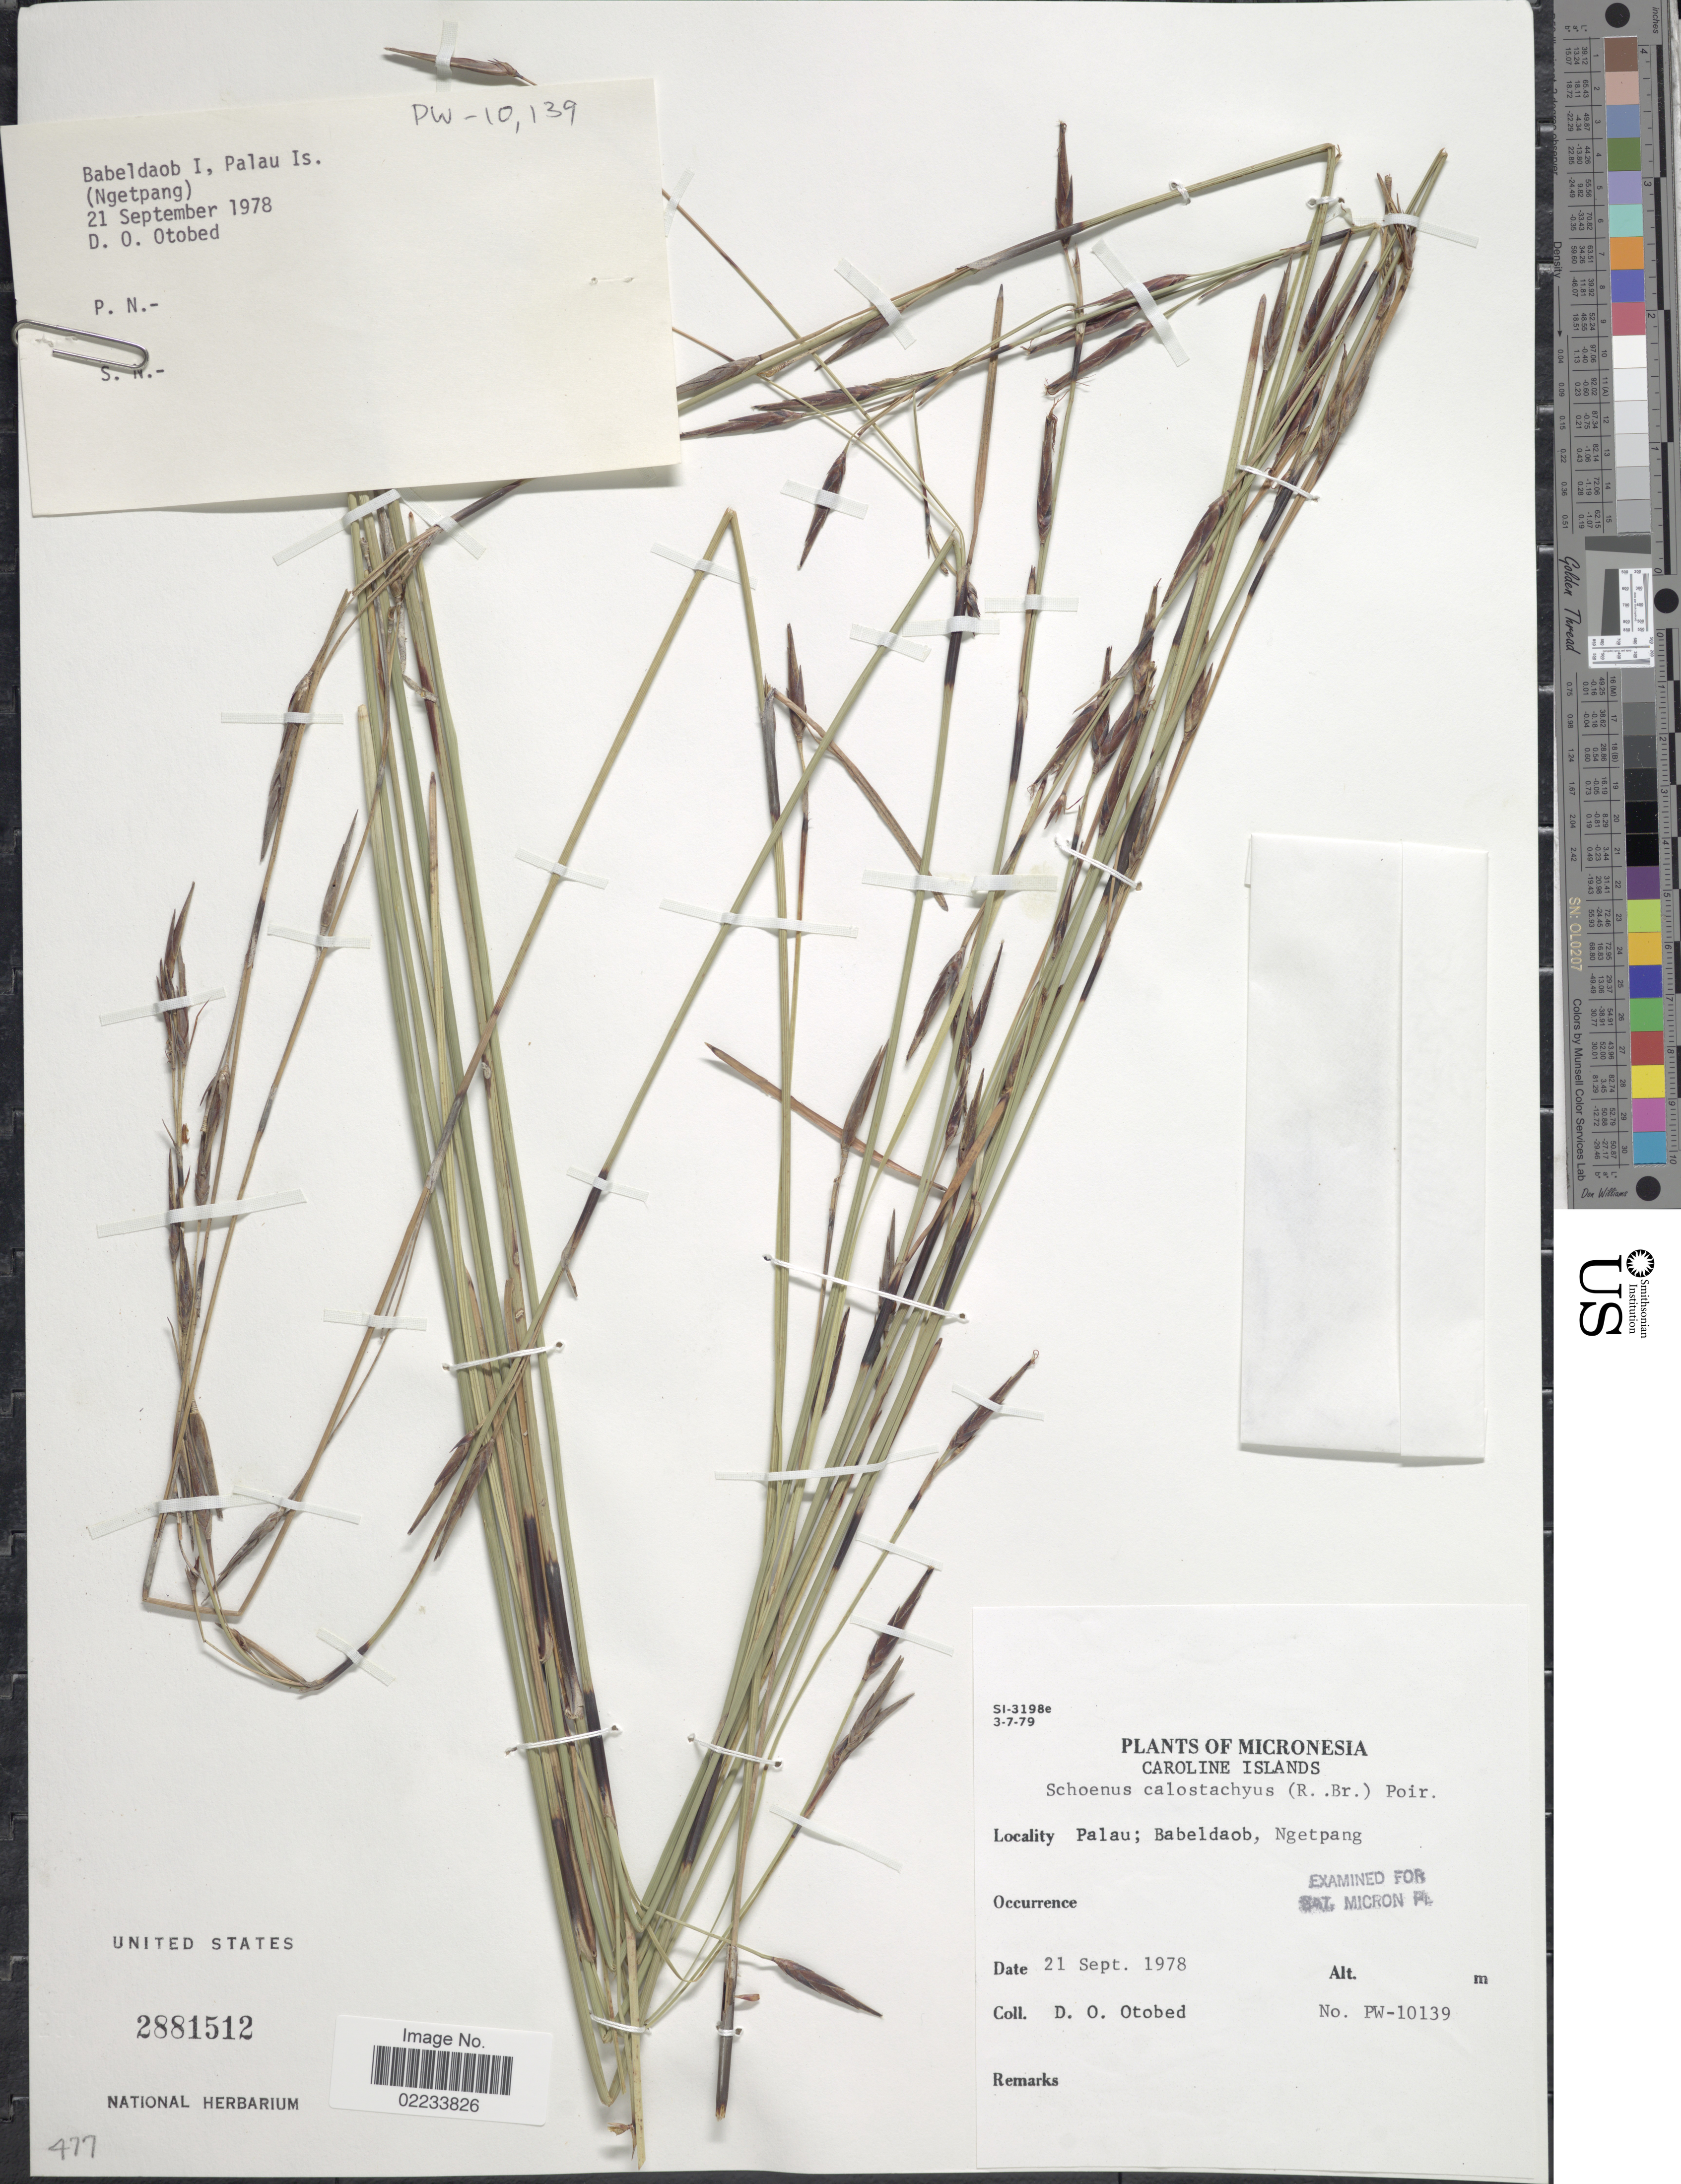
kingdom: Plantae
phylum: Tracheophyta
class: Liliopsida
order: Poales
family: Cyperaceae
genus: Schoenus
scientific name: Schoenus calostachyus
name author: (R. Br.) Poir. ex Roem. & Schult.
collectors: D. O. Otobed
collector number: PW-10139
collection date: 1978-09-21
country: Palau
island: Babeldaob [Babelthuap]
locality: Micronesia, Caroline Islands, Palau; Babeldaob, Ngetpang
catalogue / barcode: US 2881512